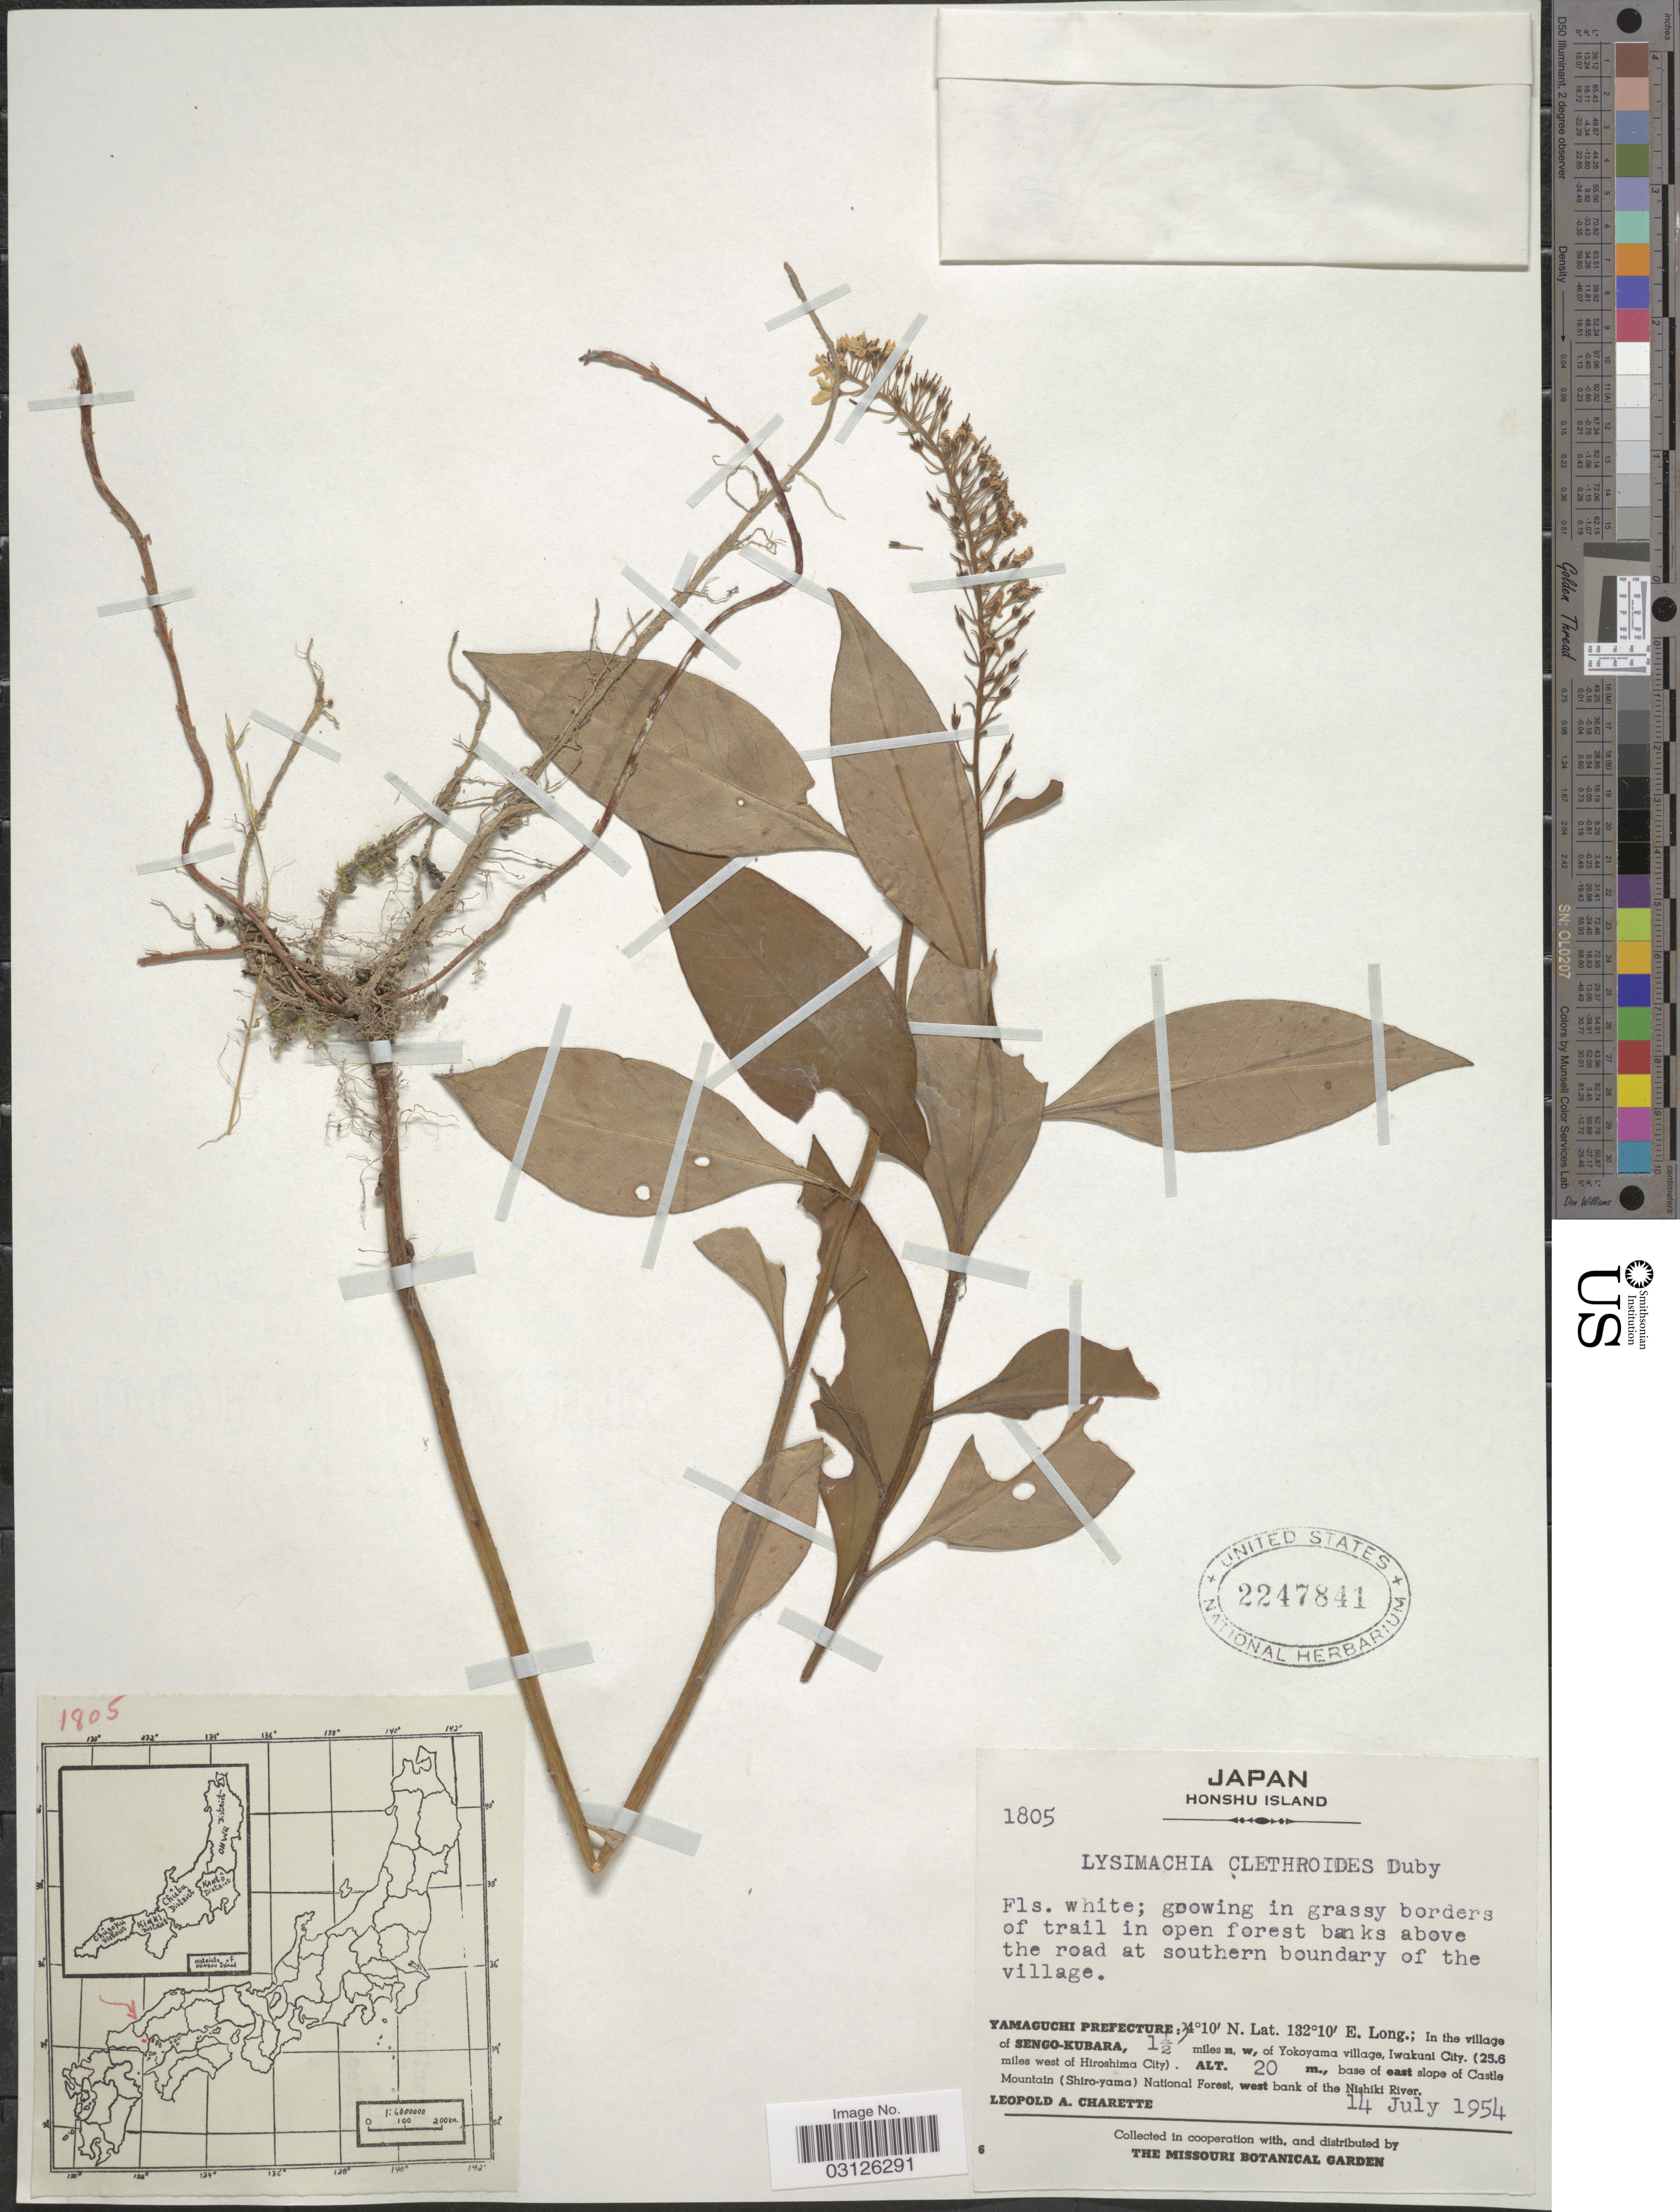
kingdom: Plantae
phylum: Tracheophyta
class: Magnoliopsida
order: Ericales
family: Primulaceae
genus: Lysimachia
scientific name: Lysimachia clethroides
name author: Duby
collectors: L. A. Charette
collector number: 1805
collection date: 1954-07-14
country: Japan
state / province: Yamaguti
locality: Honshu Island. Yamaguchi Prefecture: In the village of Sengo-Kubara, 1½ miles n.w., of Yokoyama village, Iwakuni City. (25.6 miles west of Hiroshima City). Base of east slope of Castle Mountain (Shiro-yama) National Forest, west bank of the Nishiki River.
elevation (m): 20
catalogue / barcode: US 2247841